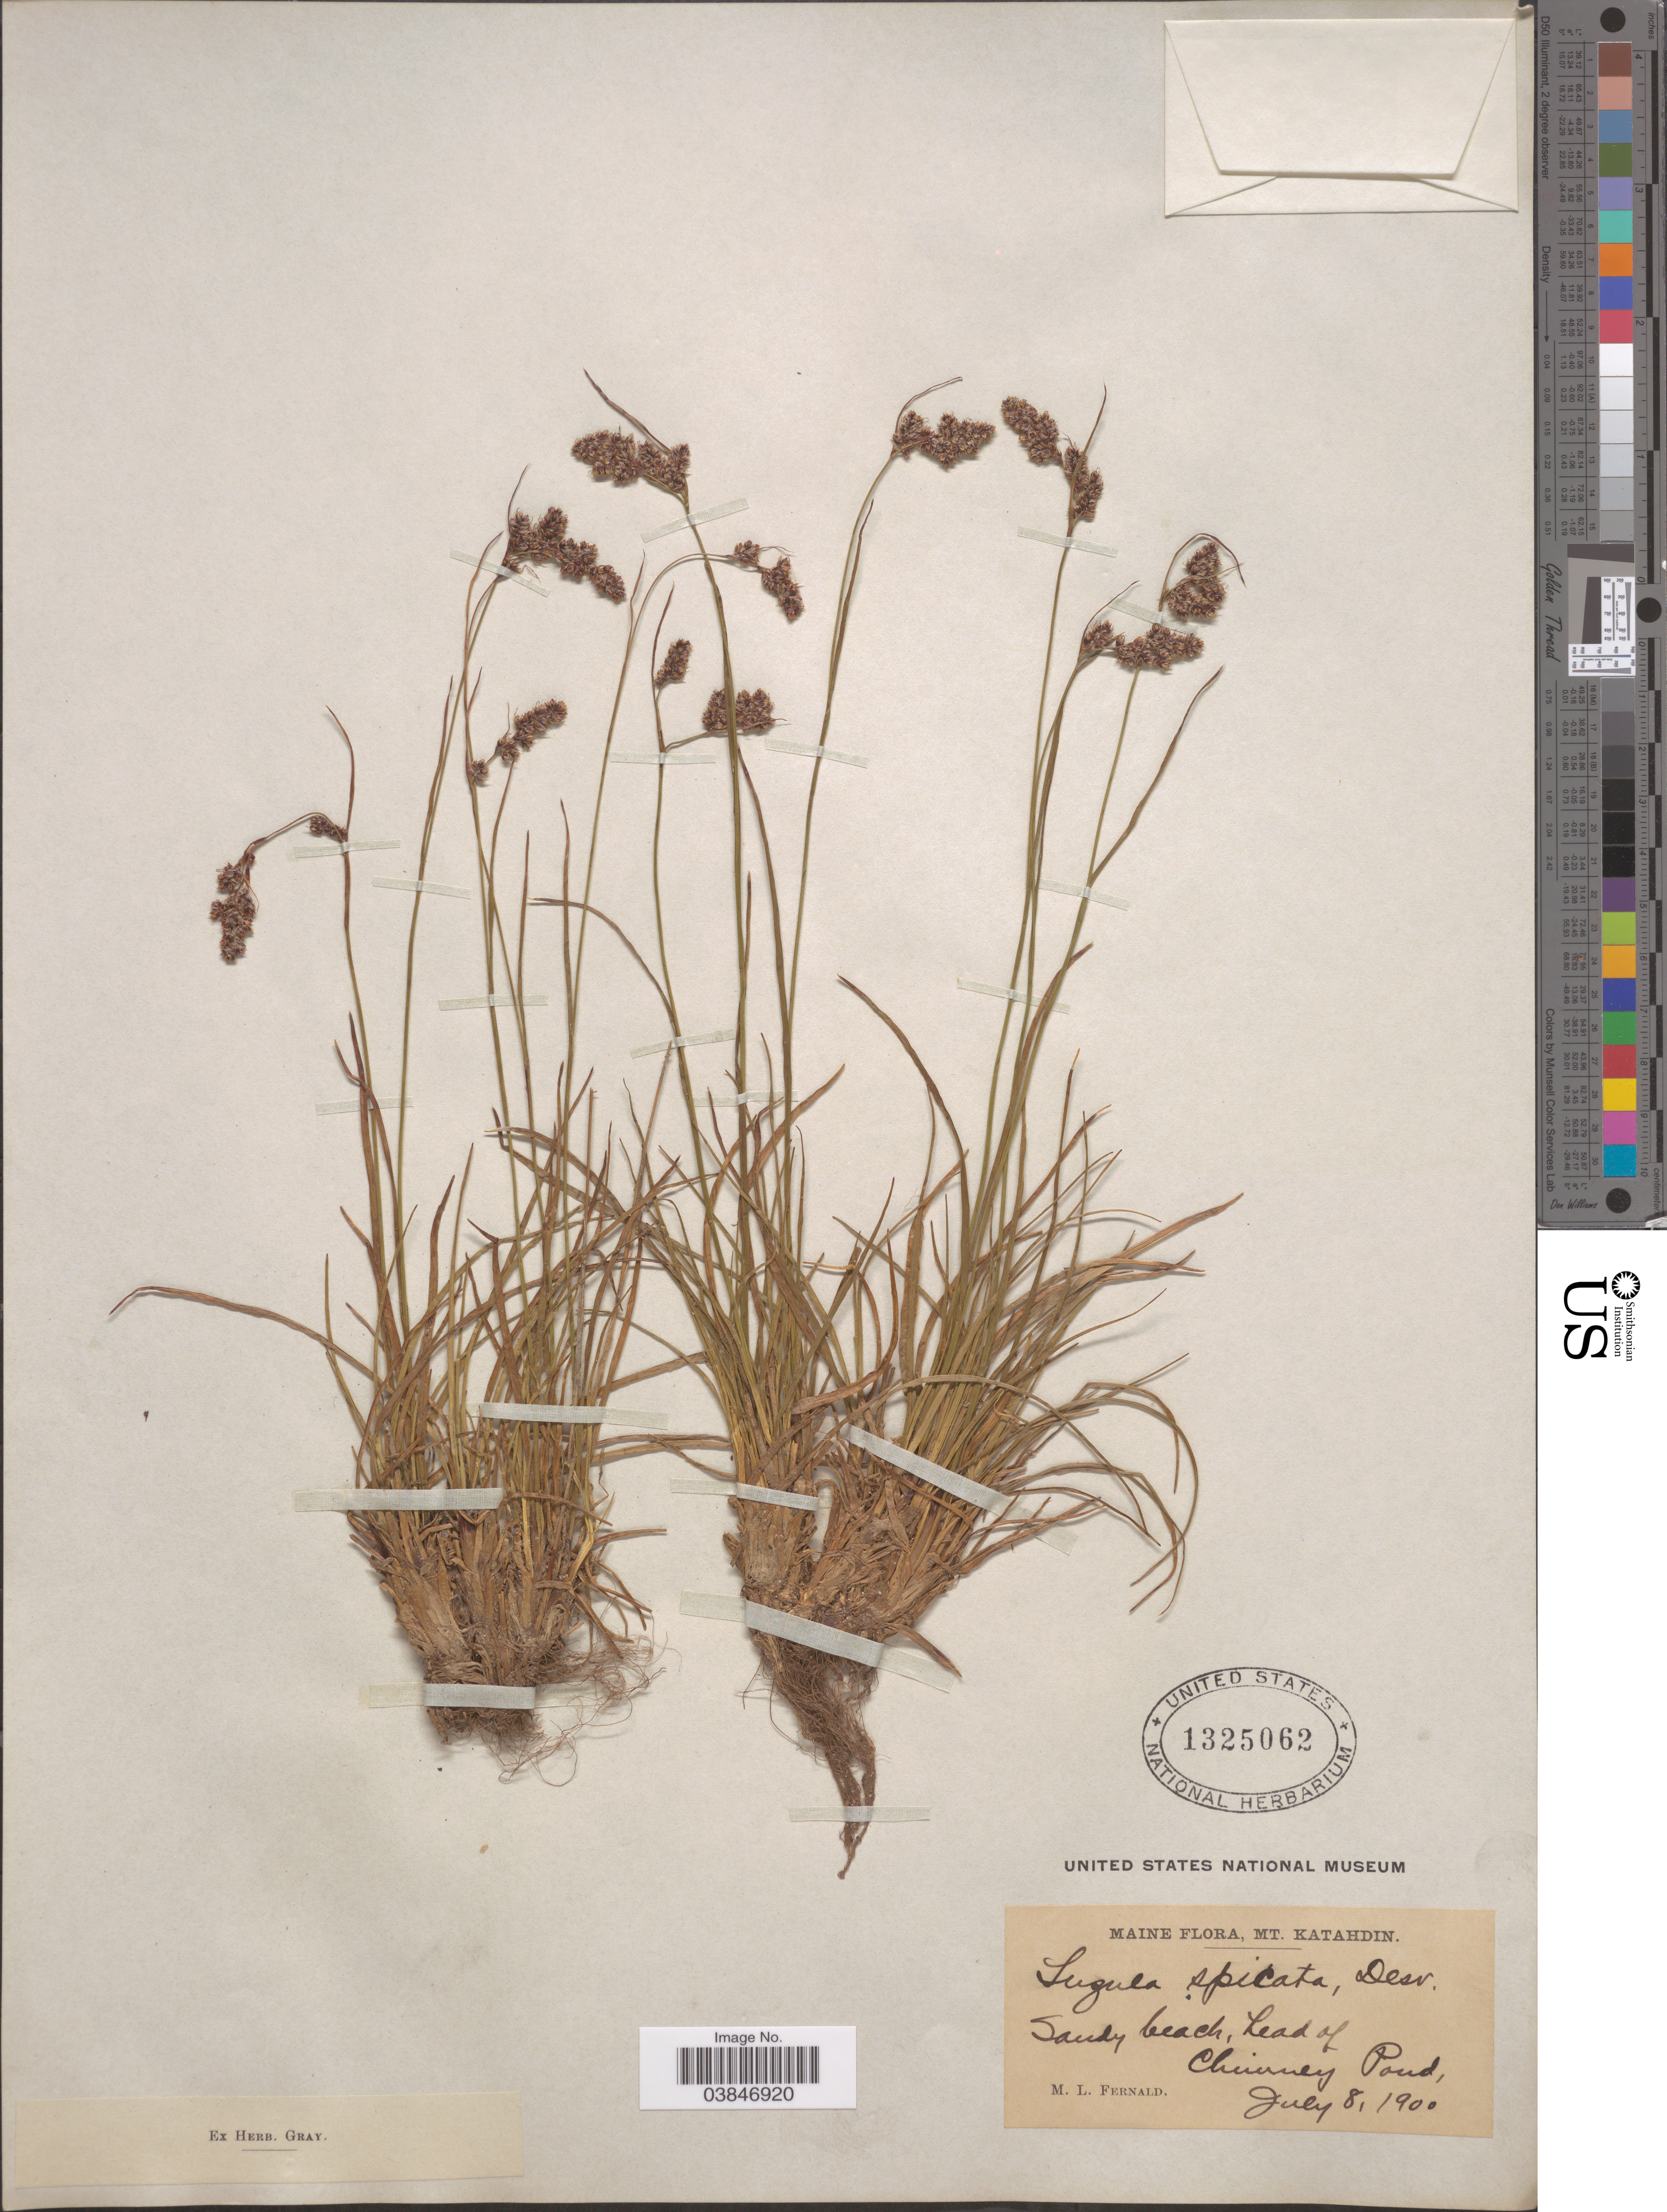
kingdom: Plantae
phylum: Tracheophyta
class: Liliopsida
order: Poales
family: Juncaceae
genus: Luzula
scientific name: Luzula spicata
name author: (L.) DC.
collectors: M. L. Fernald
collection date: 1900-07-08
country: United States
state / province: Maine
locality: Mt. Katahdin. Head of Chimney Pond.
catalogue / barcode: US 1325062